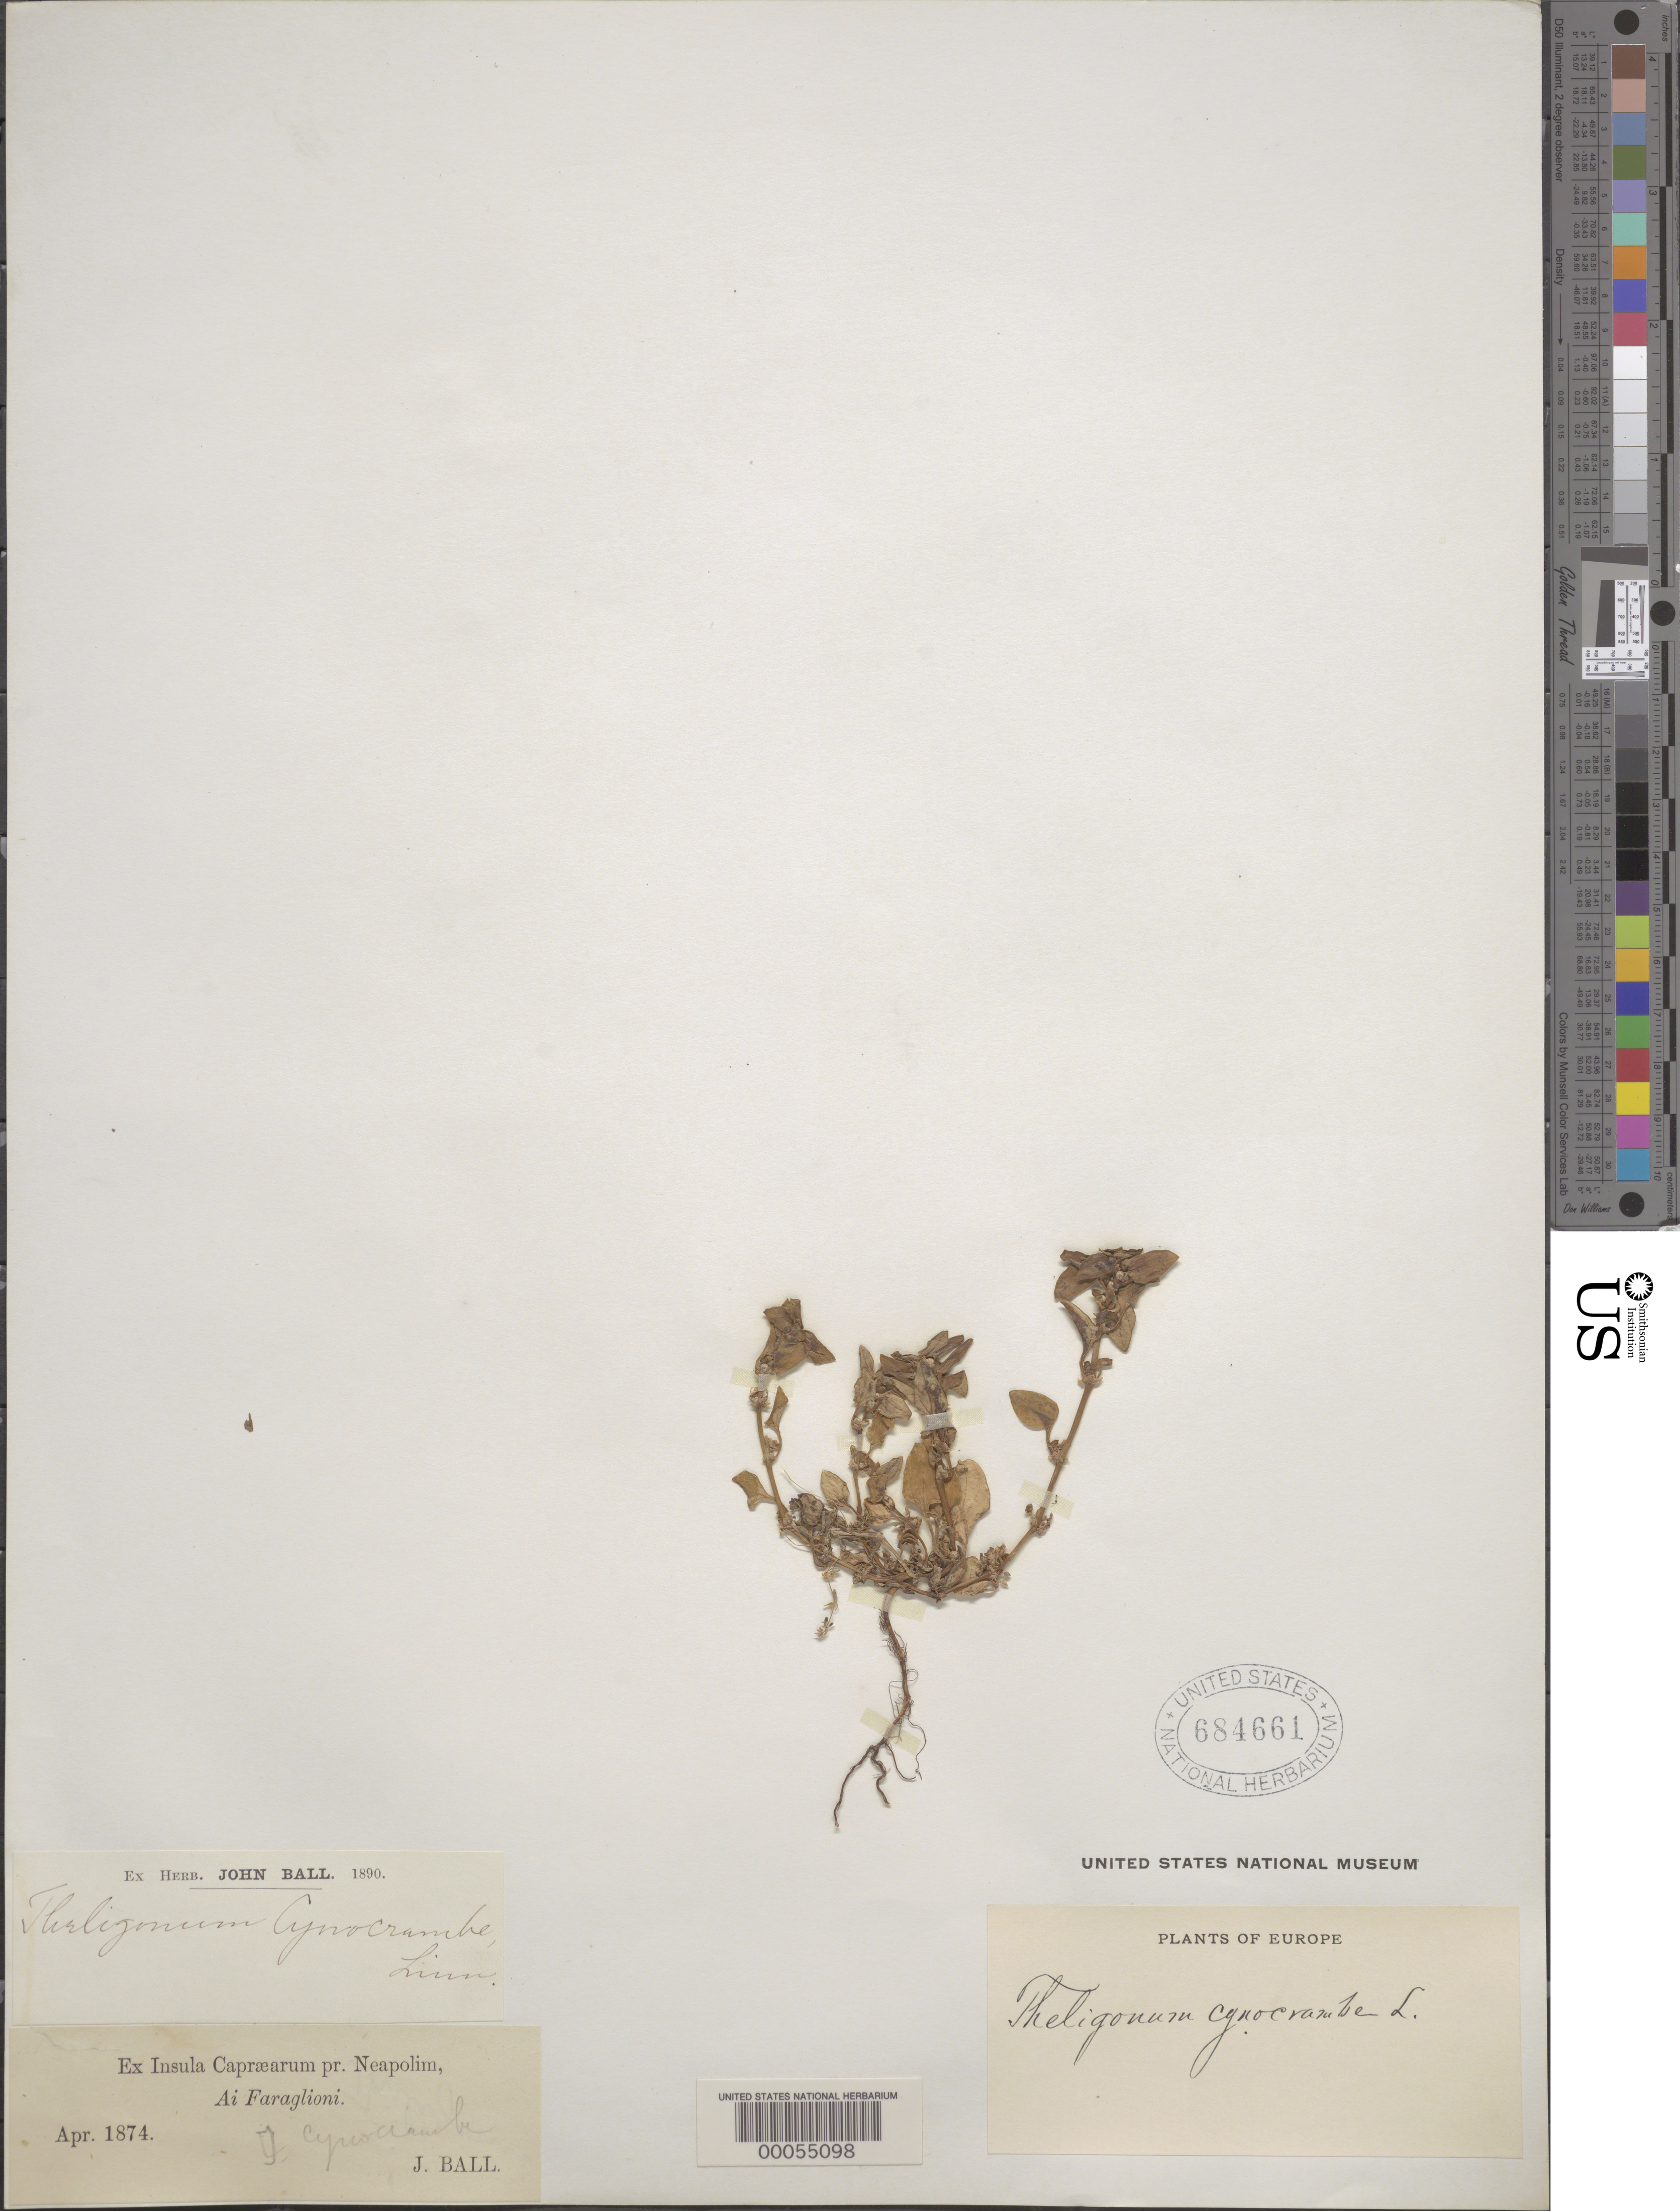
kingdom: Plantae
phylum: Tracheophyta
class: Magnoliopsida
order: Gentianales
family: Rubiaceae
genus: Theligonum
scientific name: Theligonum cynocrambe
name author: L.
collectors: J. Ball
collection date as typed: Apr 1874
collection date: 1874-04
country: Italy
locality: Ex insula capraearum pr. neapolim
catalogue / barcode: US 684661